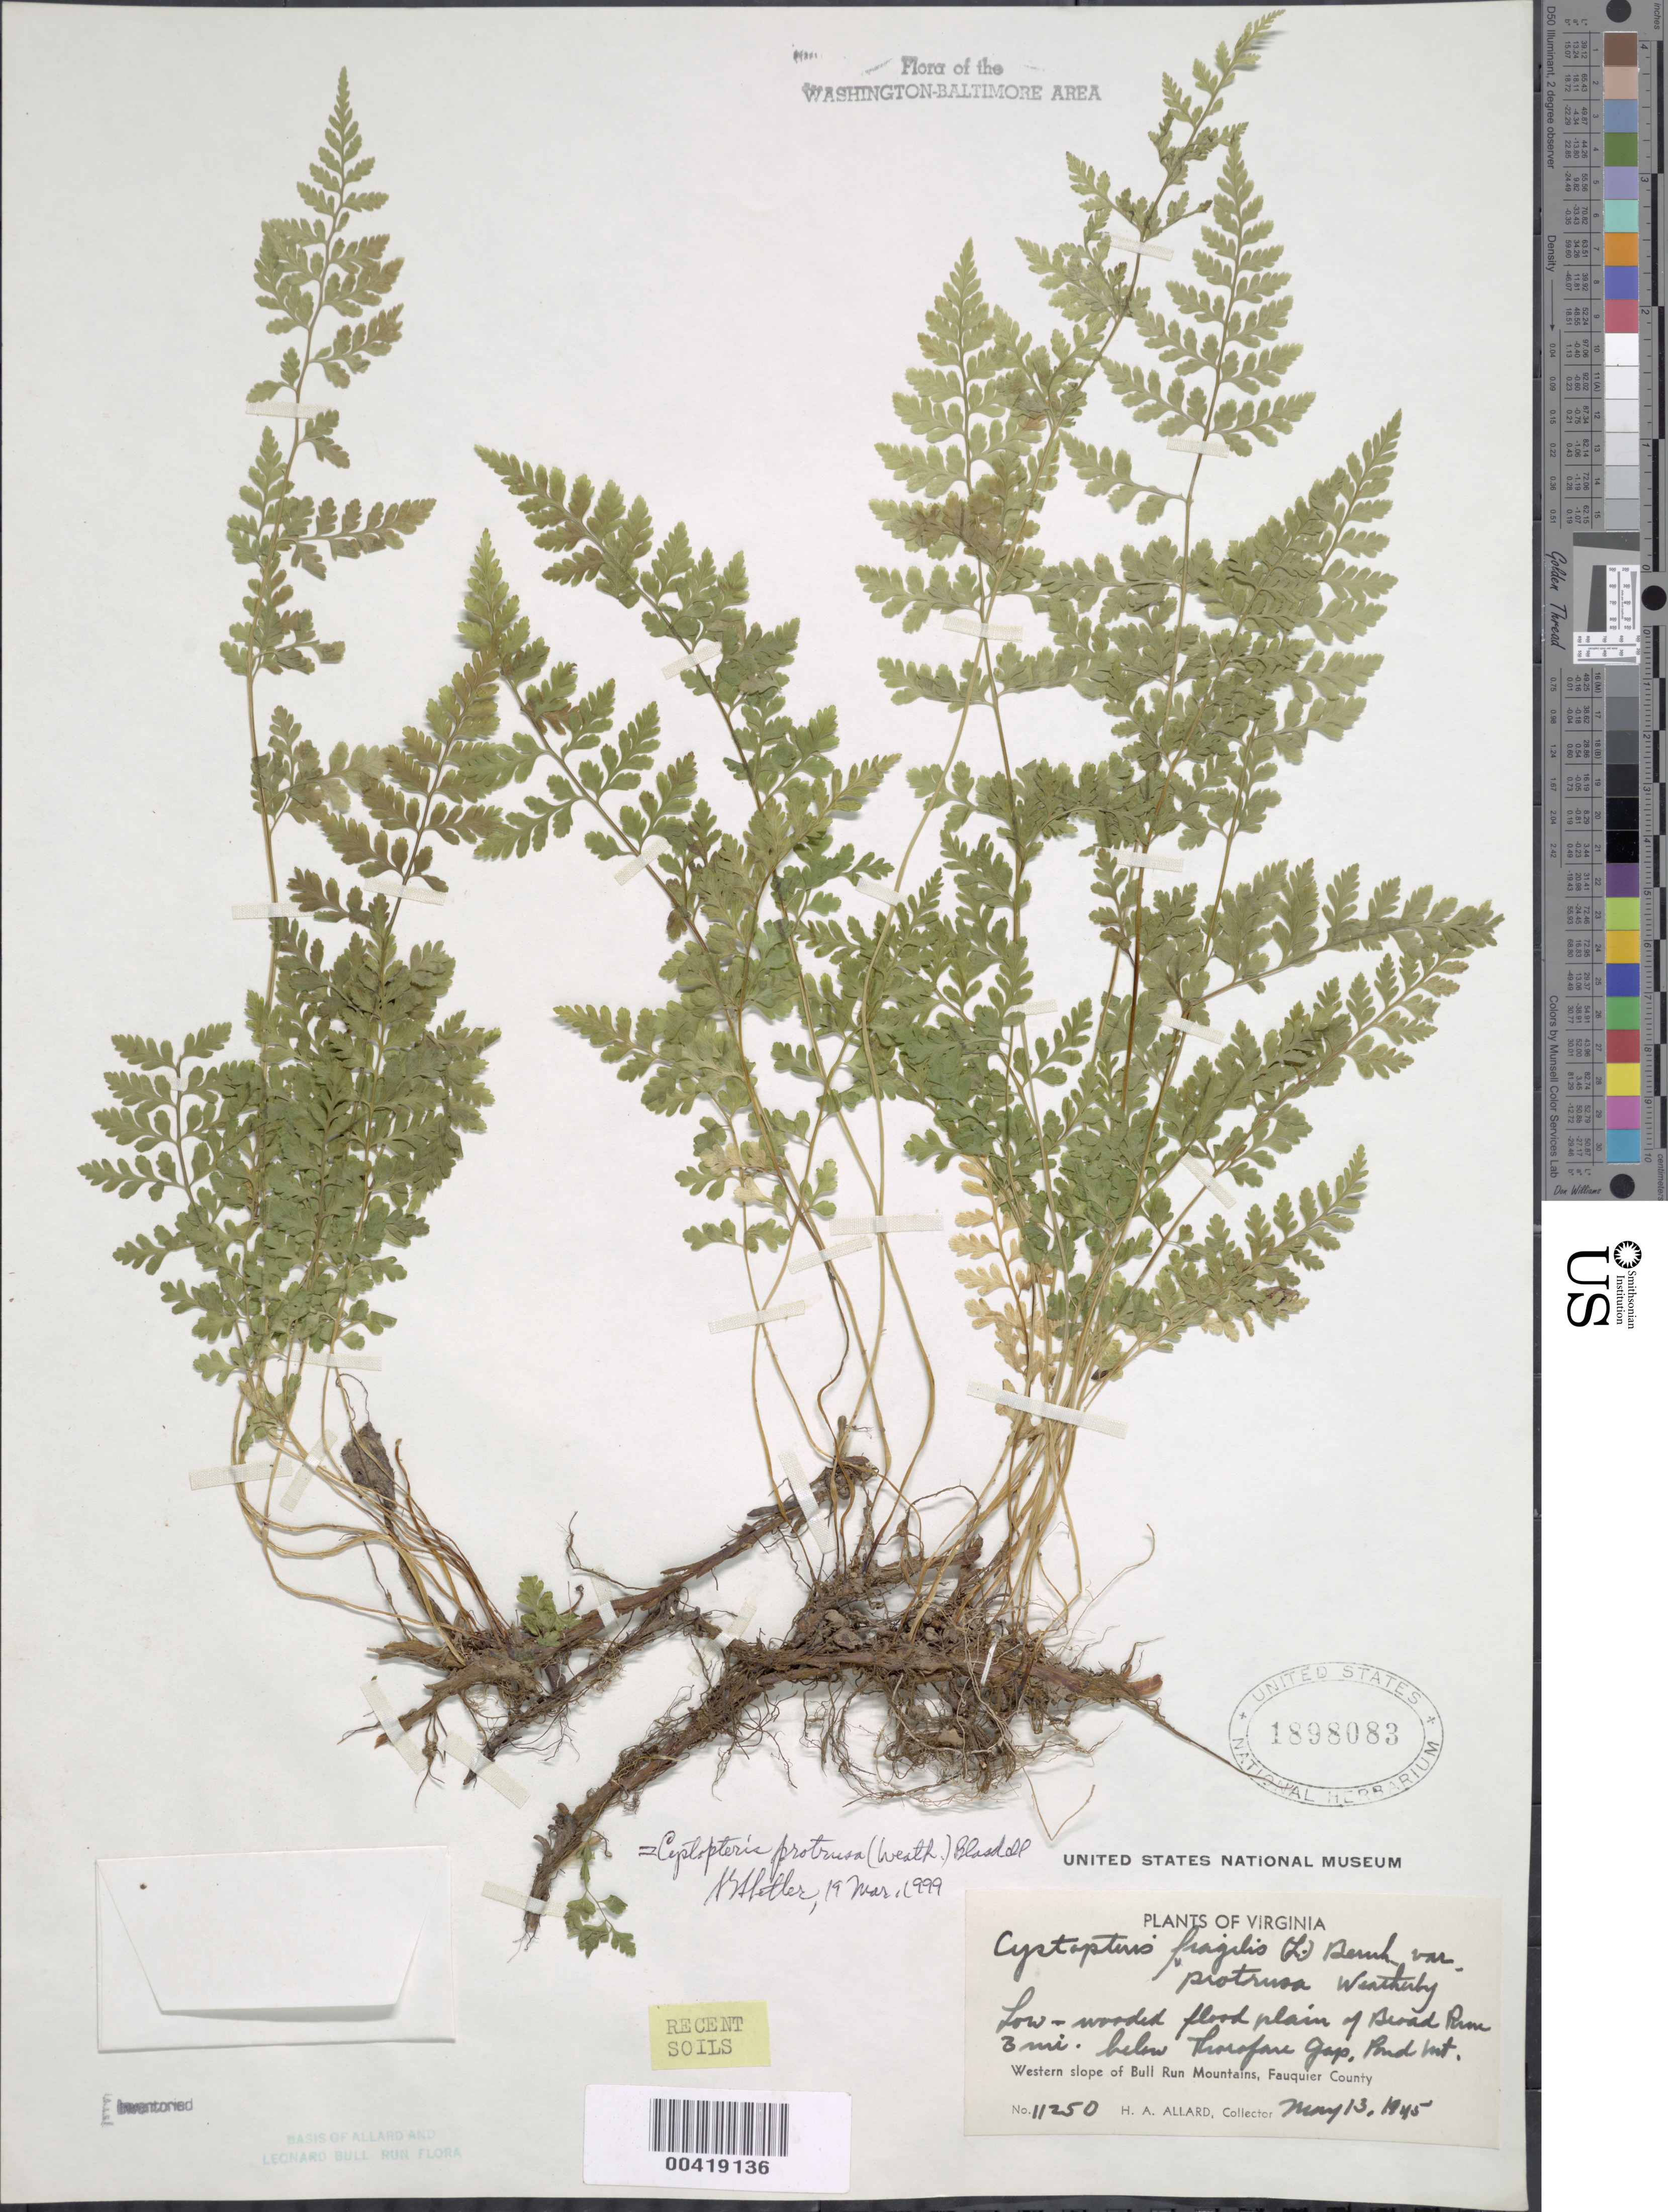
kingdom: Plantae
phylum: Tracheophyta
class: Polypodiopsida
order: Polypodiales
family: Cystopteridaceae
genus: Cystopteris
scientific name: Cystopteris utahensis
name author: Windham & Haufler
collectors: H. A. Allard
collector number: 11250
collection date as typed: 13 May 1945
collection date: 1945-05-13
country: United States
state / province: Virginia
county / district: Fauquier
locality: Broad Run, below Thorofare Gap, Pond Mts.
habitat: Low wooded flood plain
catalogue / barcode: US 1898083